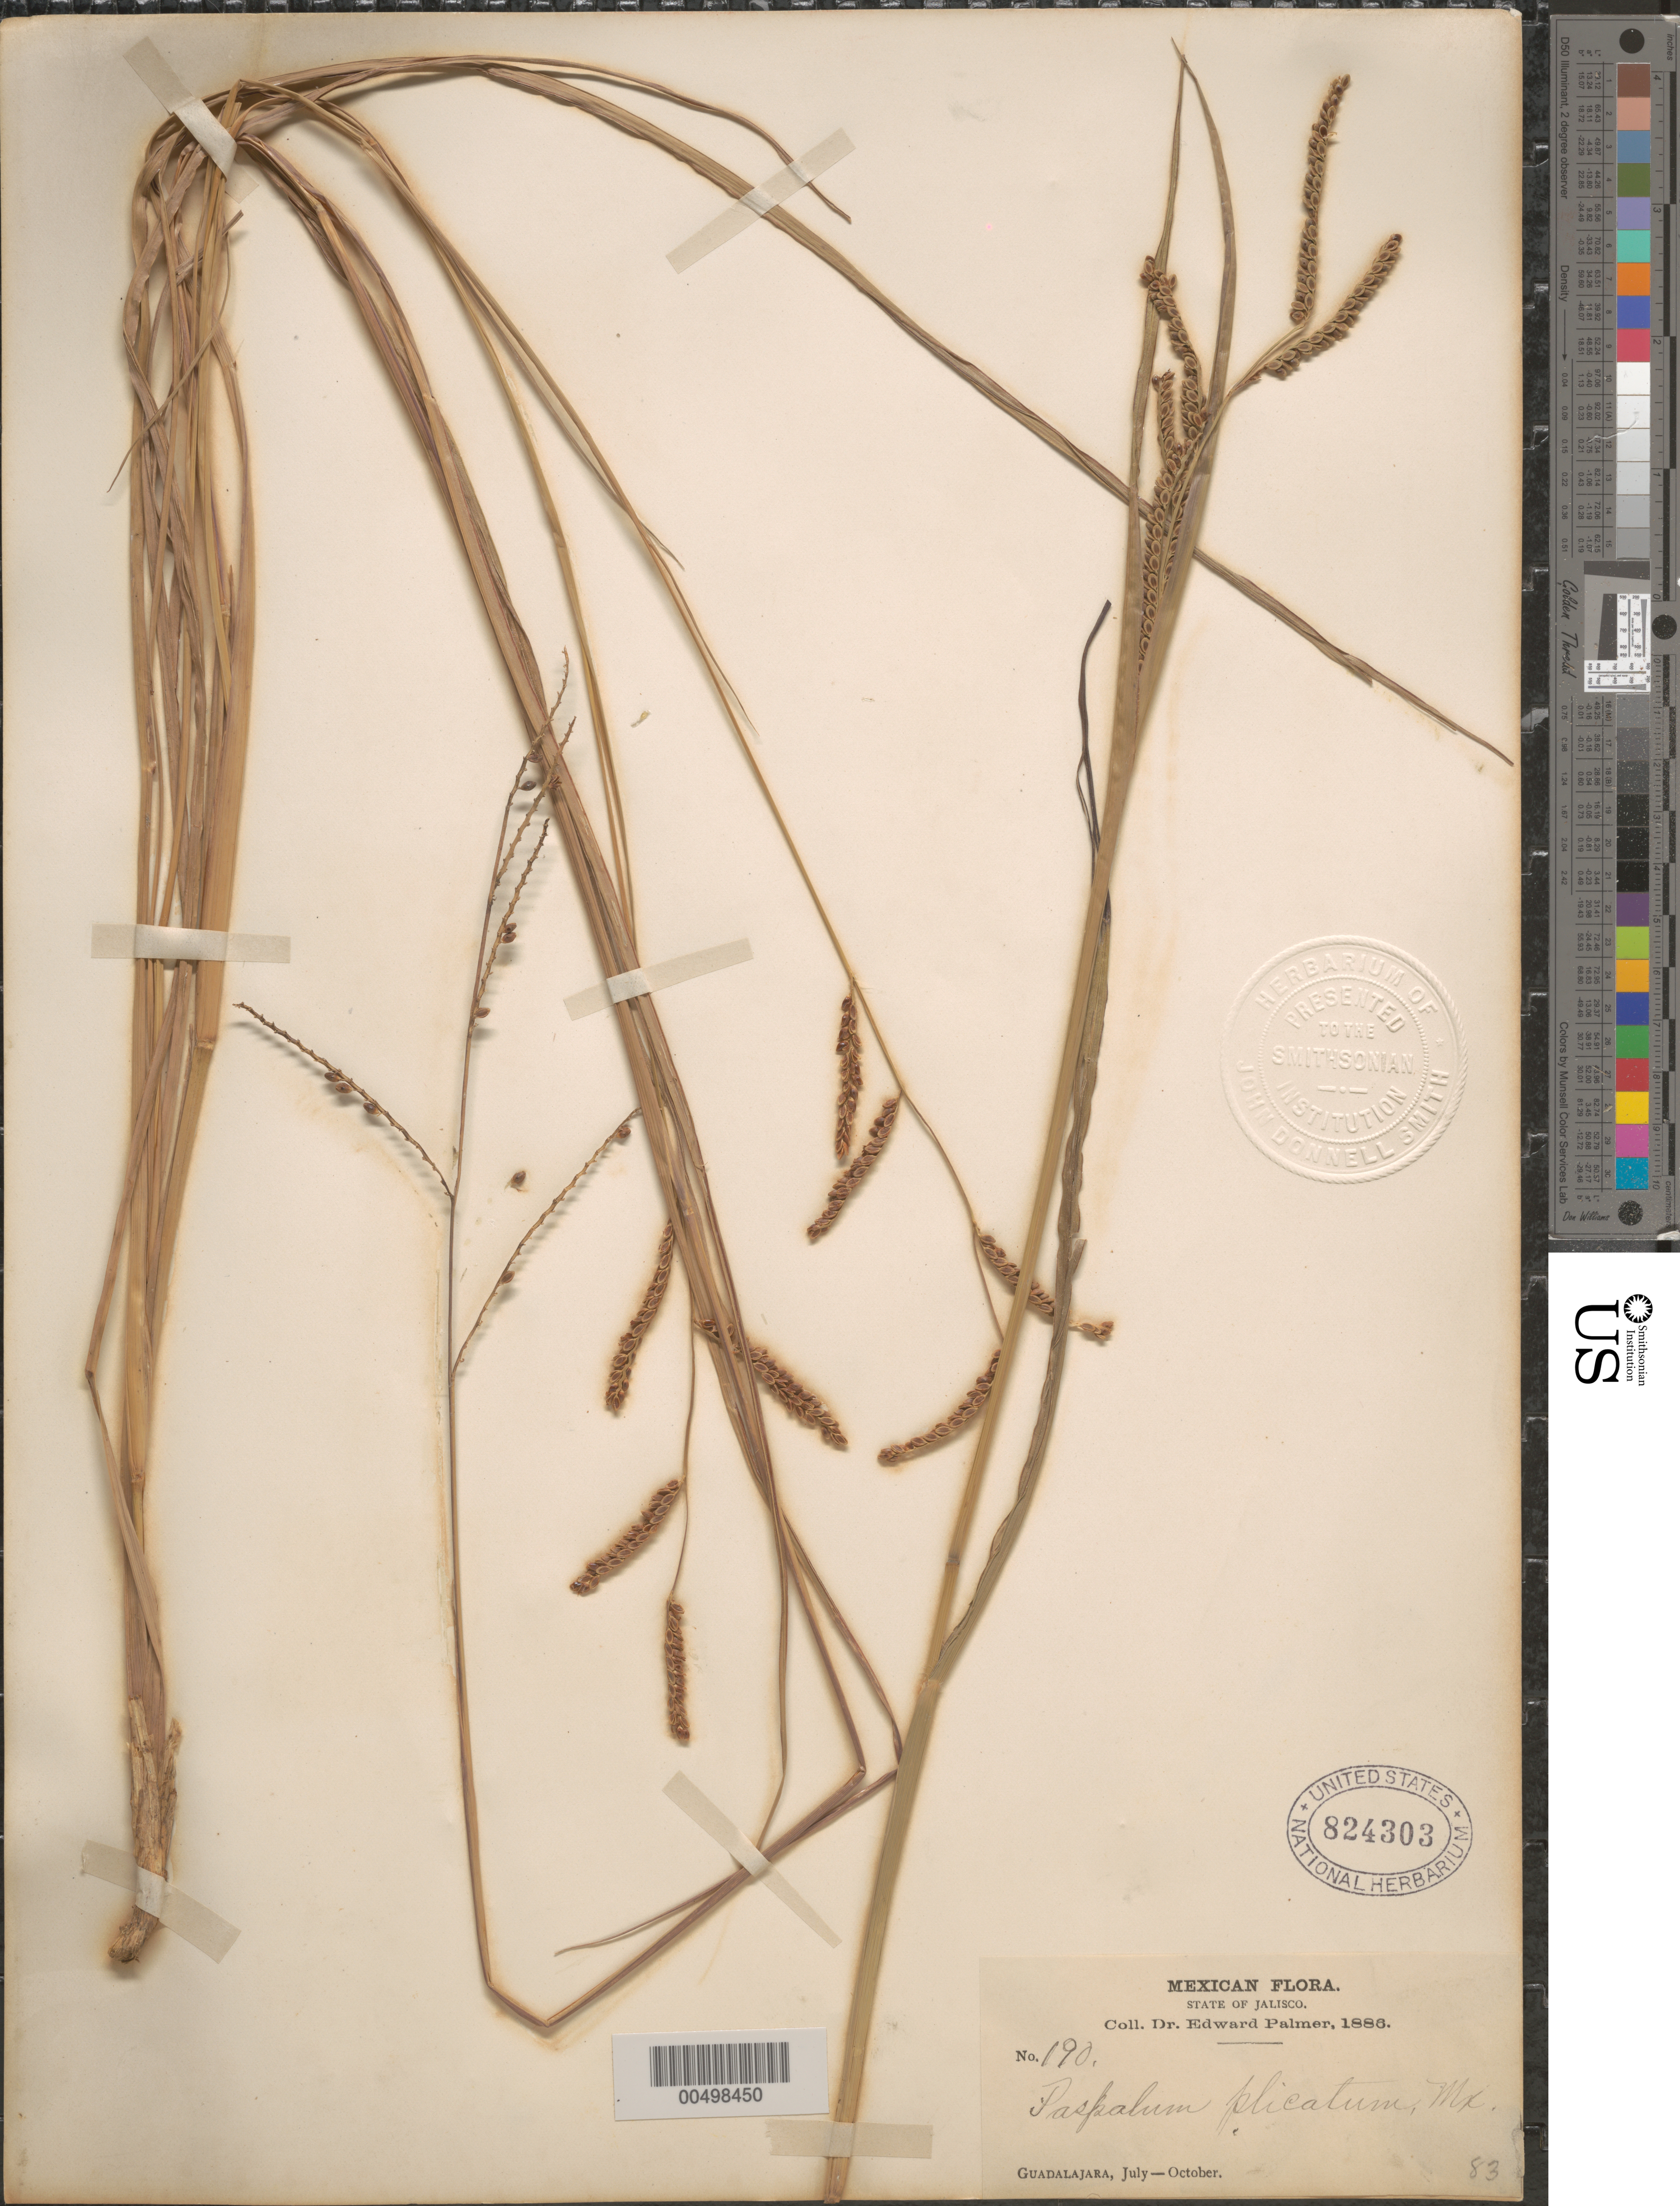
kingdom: Plantae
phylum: Tracheophyta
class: Liliopsida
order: Poales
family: Poaceae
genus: Paspalum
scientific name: Paspalum plicatulum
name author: Michx.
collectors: E. Palmer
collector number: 190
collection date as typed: Jul 1886 to Oct 1886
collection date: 1886-07/1886-10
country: Mexico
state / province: Jalisco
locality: Guadalajara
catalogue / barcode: US 824303